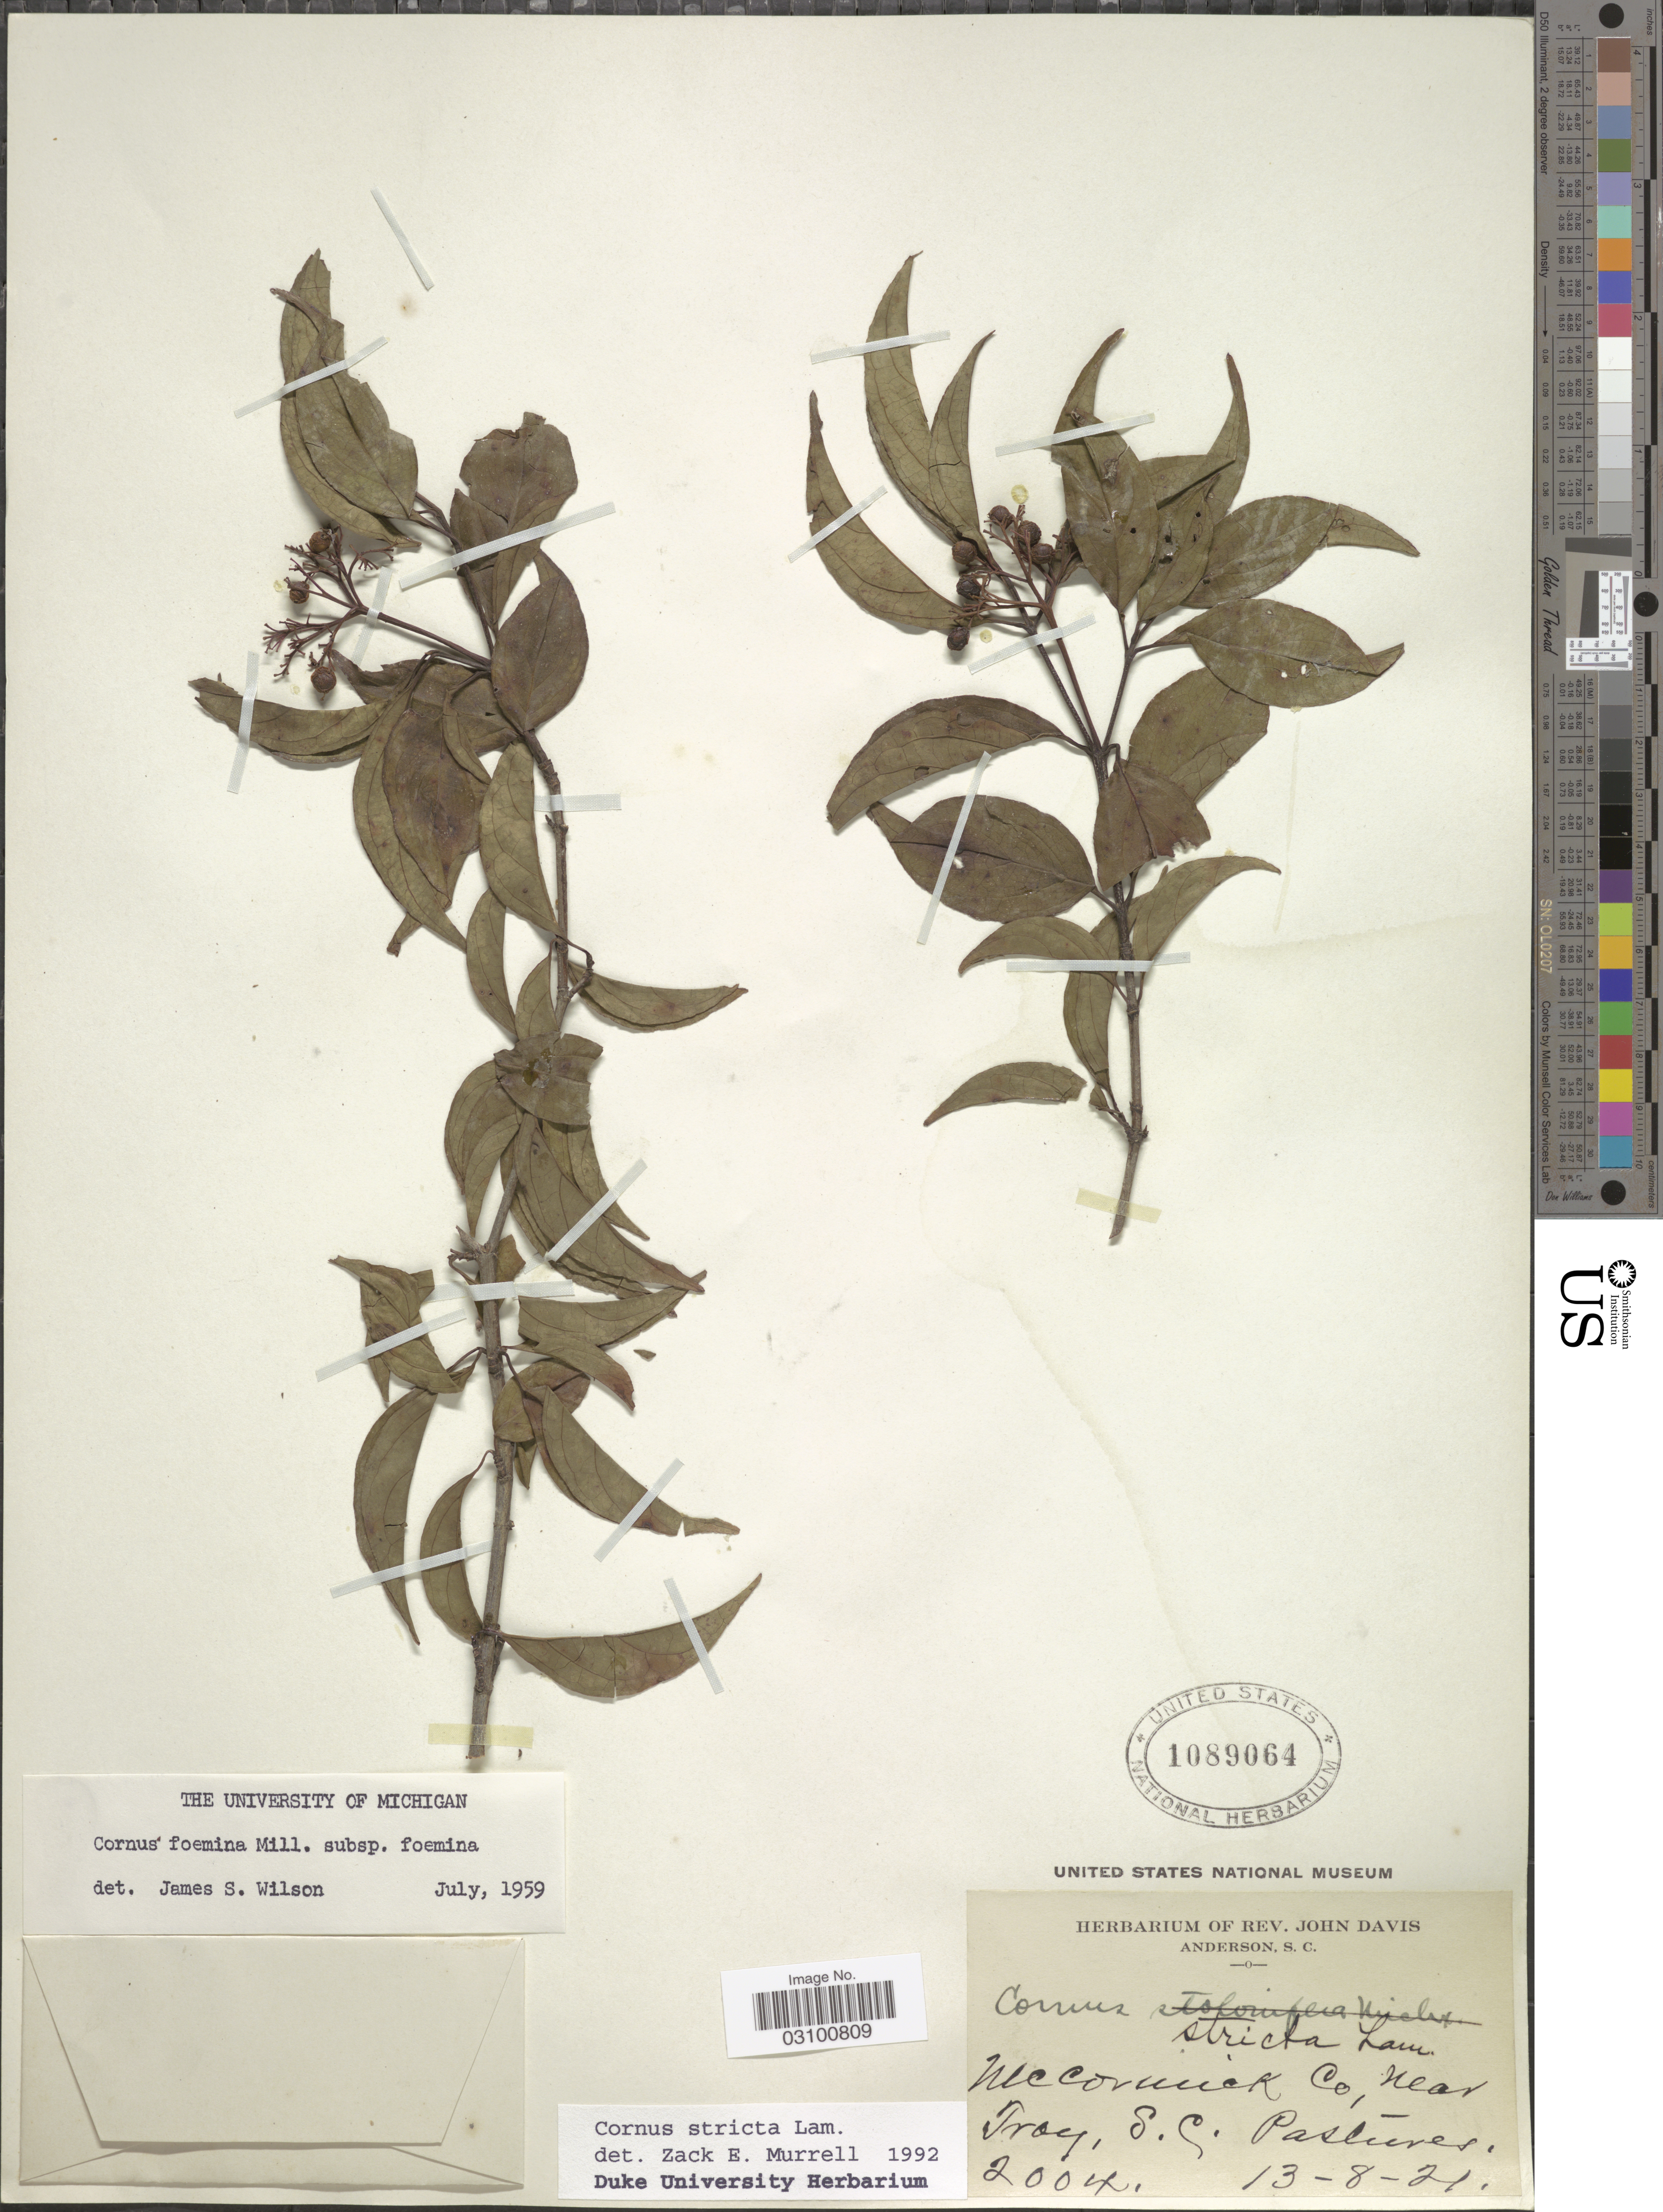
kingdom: Plantae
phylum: Tracheophyta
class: Magnoliopsida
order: Cornales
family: Cornaceae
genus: Cornus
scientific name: Cornus stricta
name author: Lam.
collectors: ex herb. Rev. John Davis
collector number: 2004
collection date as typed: Transcribed d/m/y: 13/8/21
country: United States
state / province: South Carolina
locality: McCormick Co., near Tray.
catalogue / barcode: US 1089064